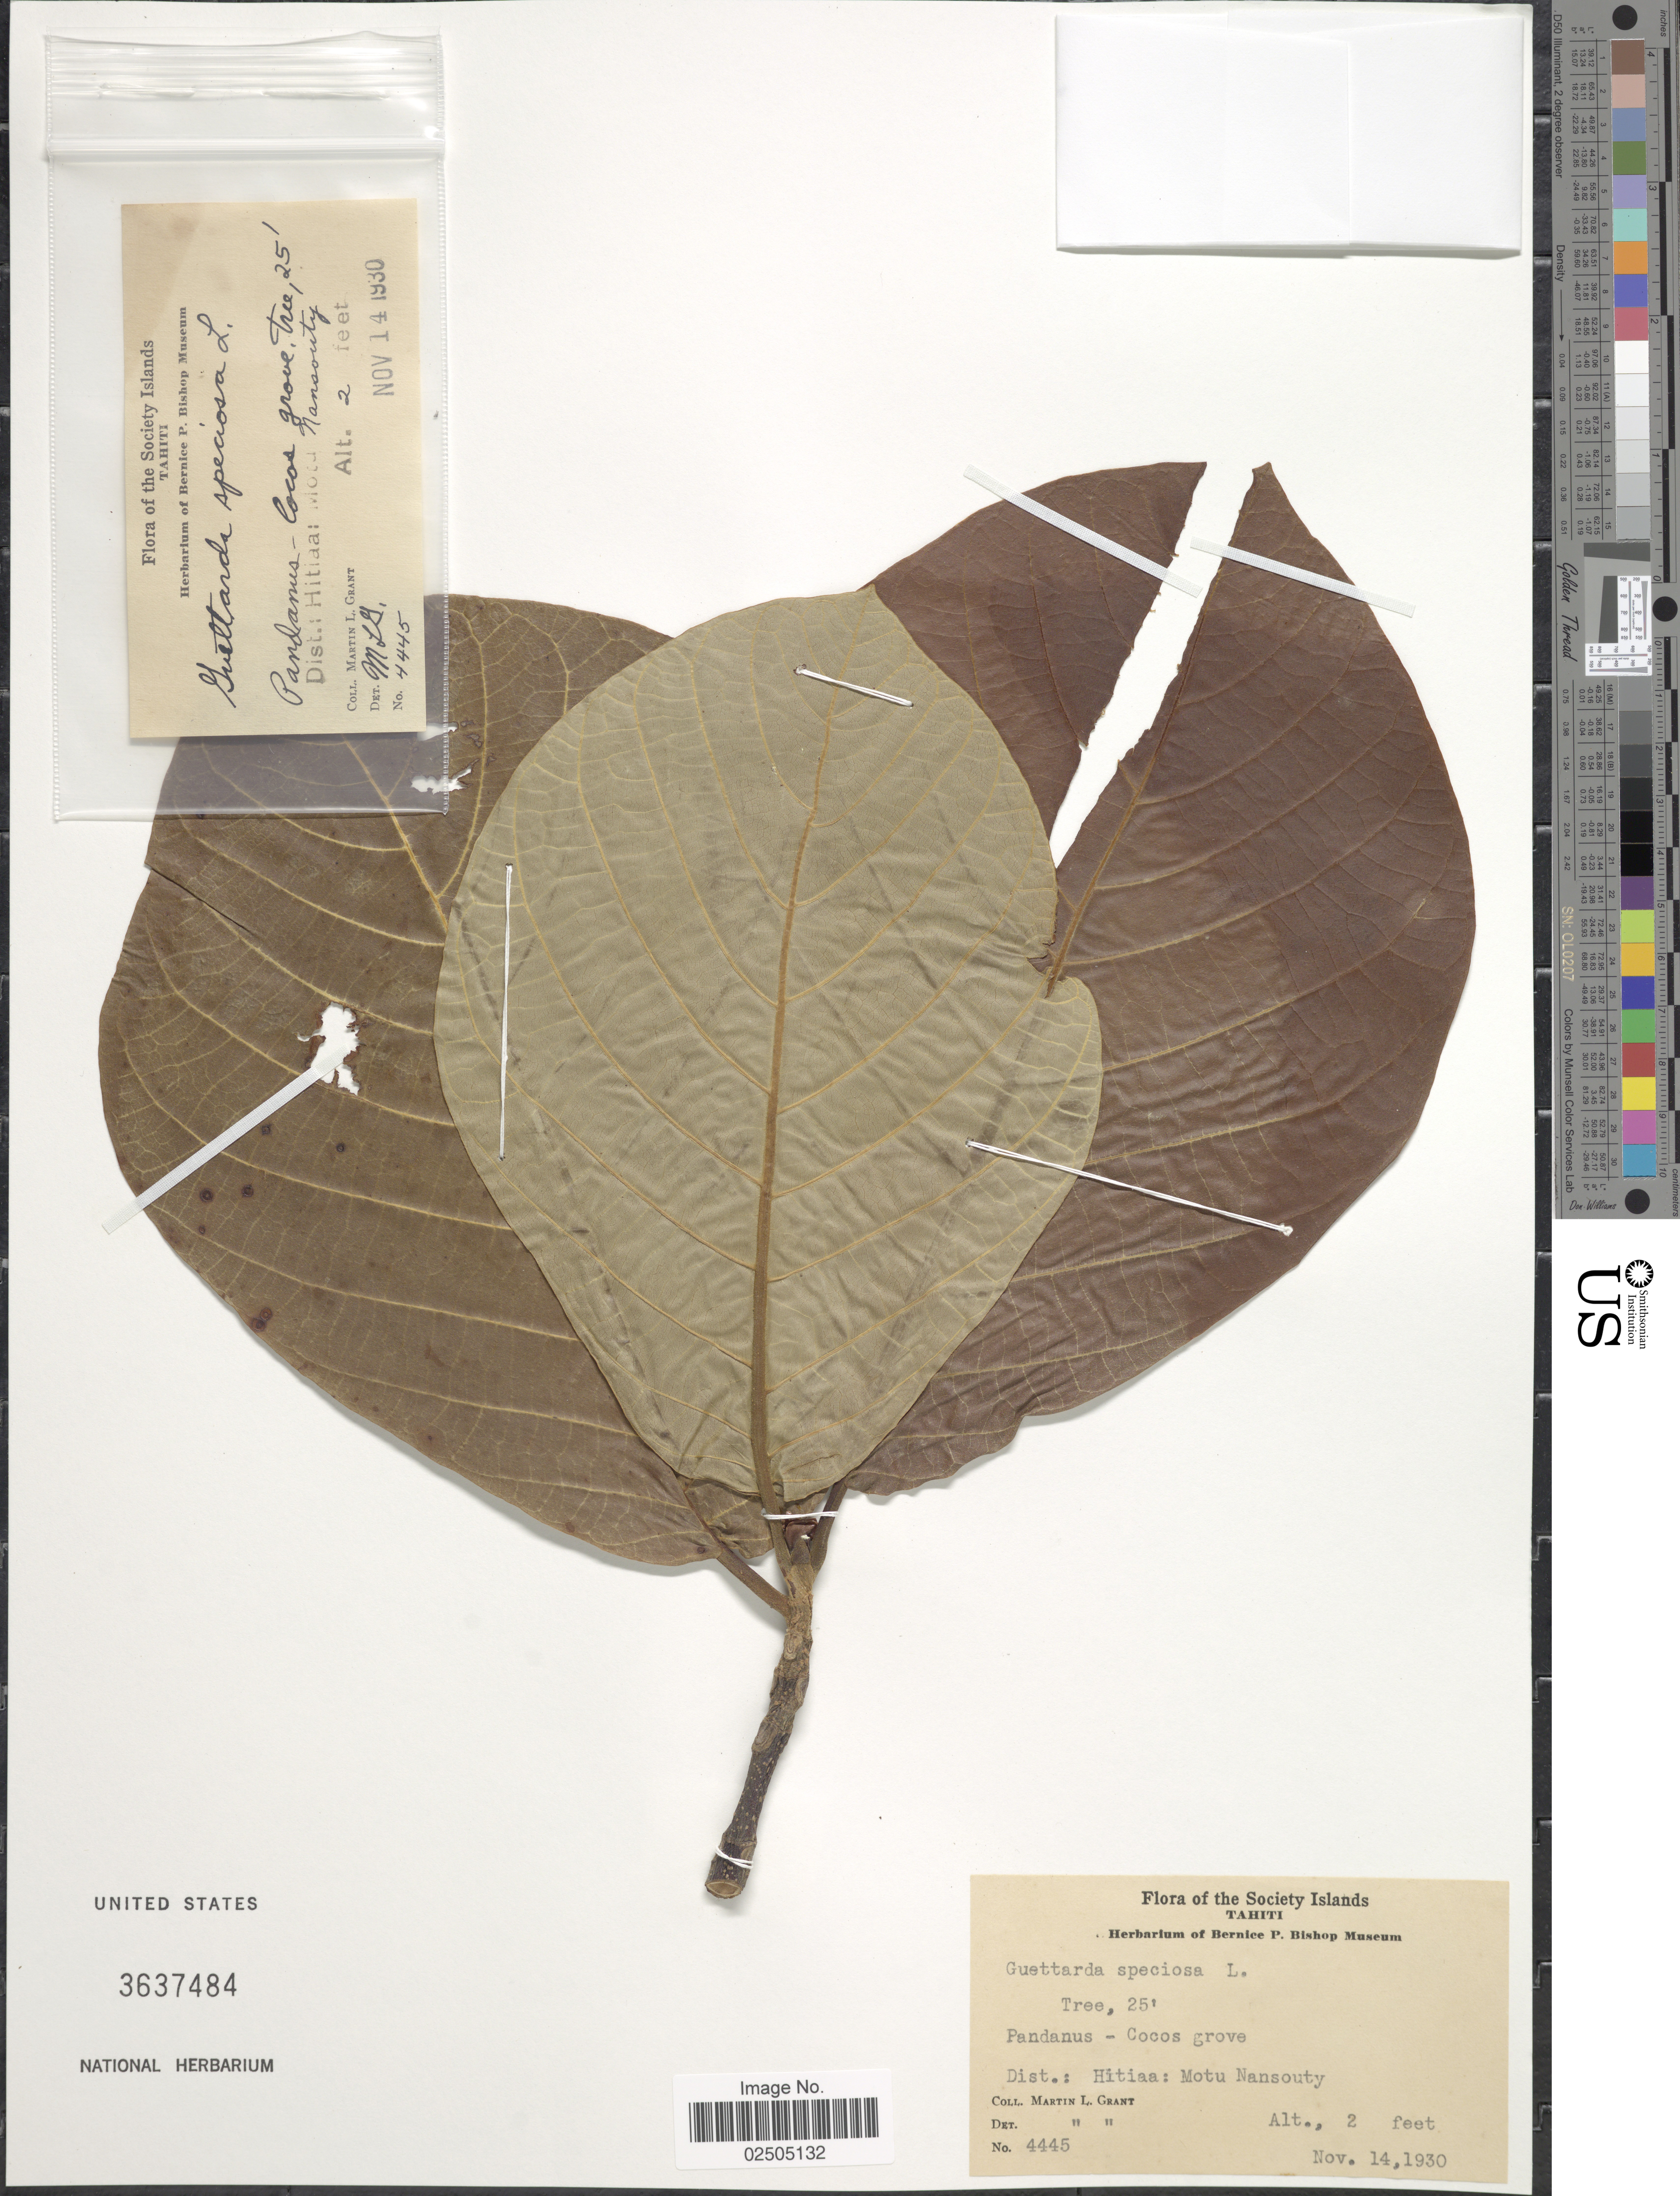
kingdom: Plantae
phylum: Tracheophyta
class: Magnoliopsida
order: Gentianales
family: Rubiaceae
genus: Guettarda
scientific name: Guettarda speciosa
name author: L.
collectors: M. L. Grant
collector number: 4445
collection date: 1930-11-14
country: French Polynesia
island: Tahiti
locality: The Society Islands, Tahiti, Dist.: Hitiaa: Motu Nansouty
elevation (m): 1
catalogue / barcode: US 3637484